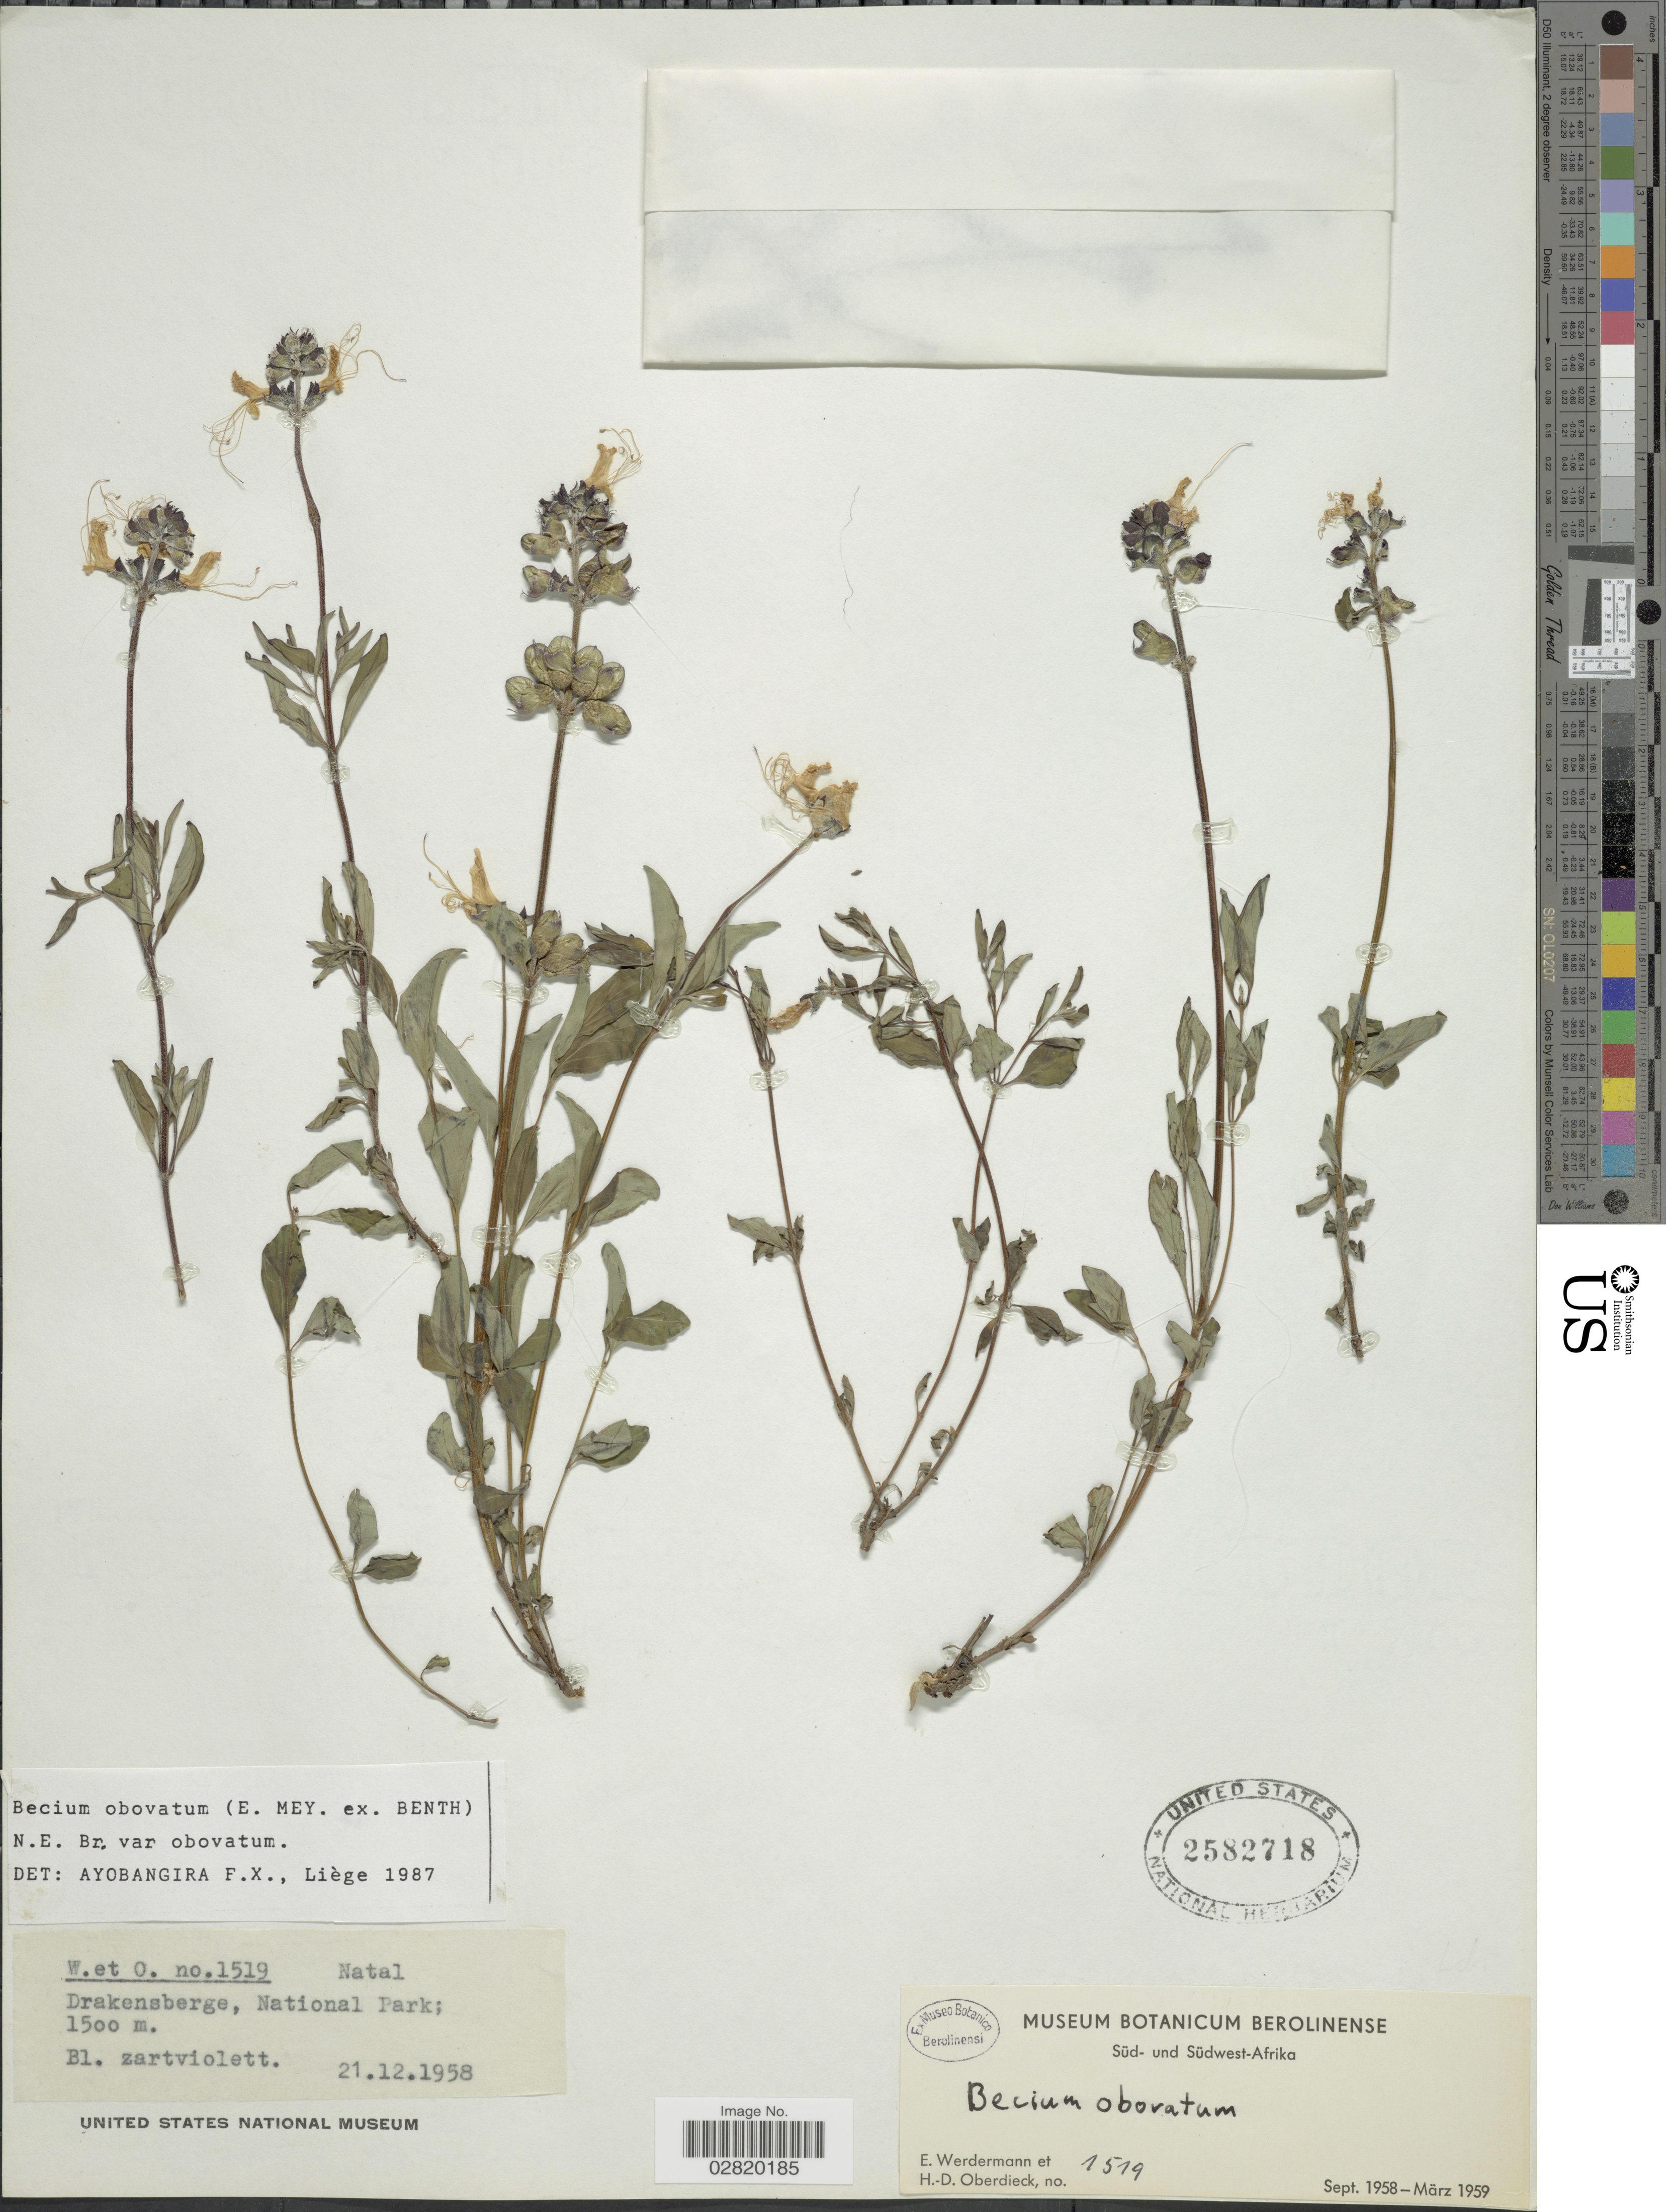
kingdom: Plantae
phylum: Tracheophyta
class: Magnoliopsida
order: Lamiales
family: Lamiaceae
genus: Becium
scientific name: Becium obovatum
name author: (E. Mey. ex Benth.) N.E. Br.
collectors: E. Werdermann & H. Oberdieck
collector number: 1519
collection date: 1958-12-21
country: South Africa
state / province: KwaZulu-Natal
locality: Natal, Drakensberge, National Park.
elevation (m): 1500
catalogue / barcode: US 2582718